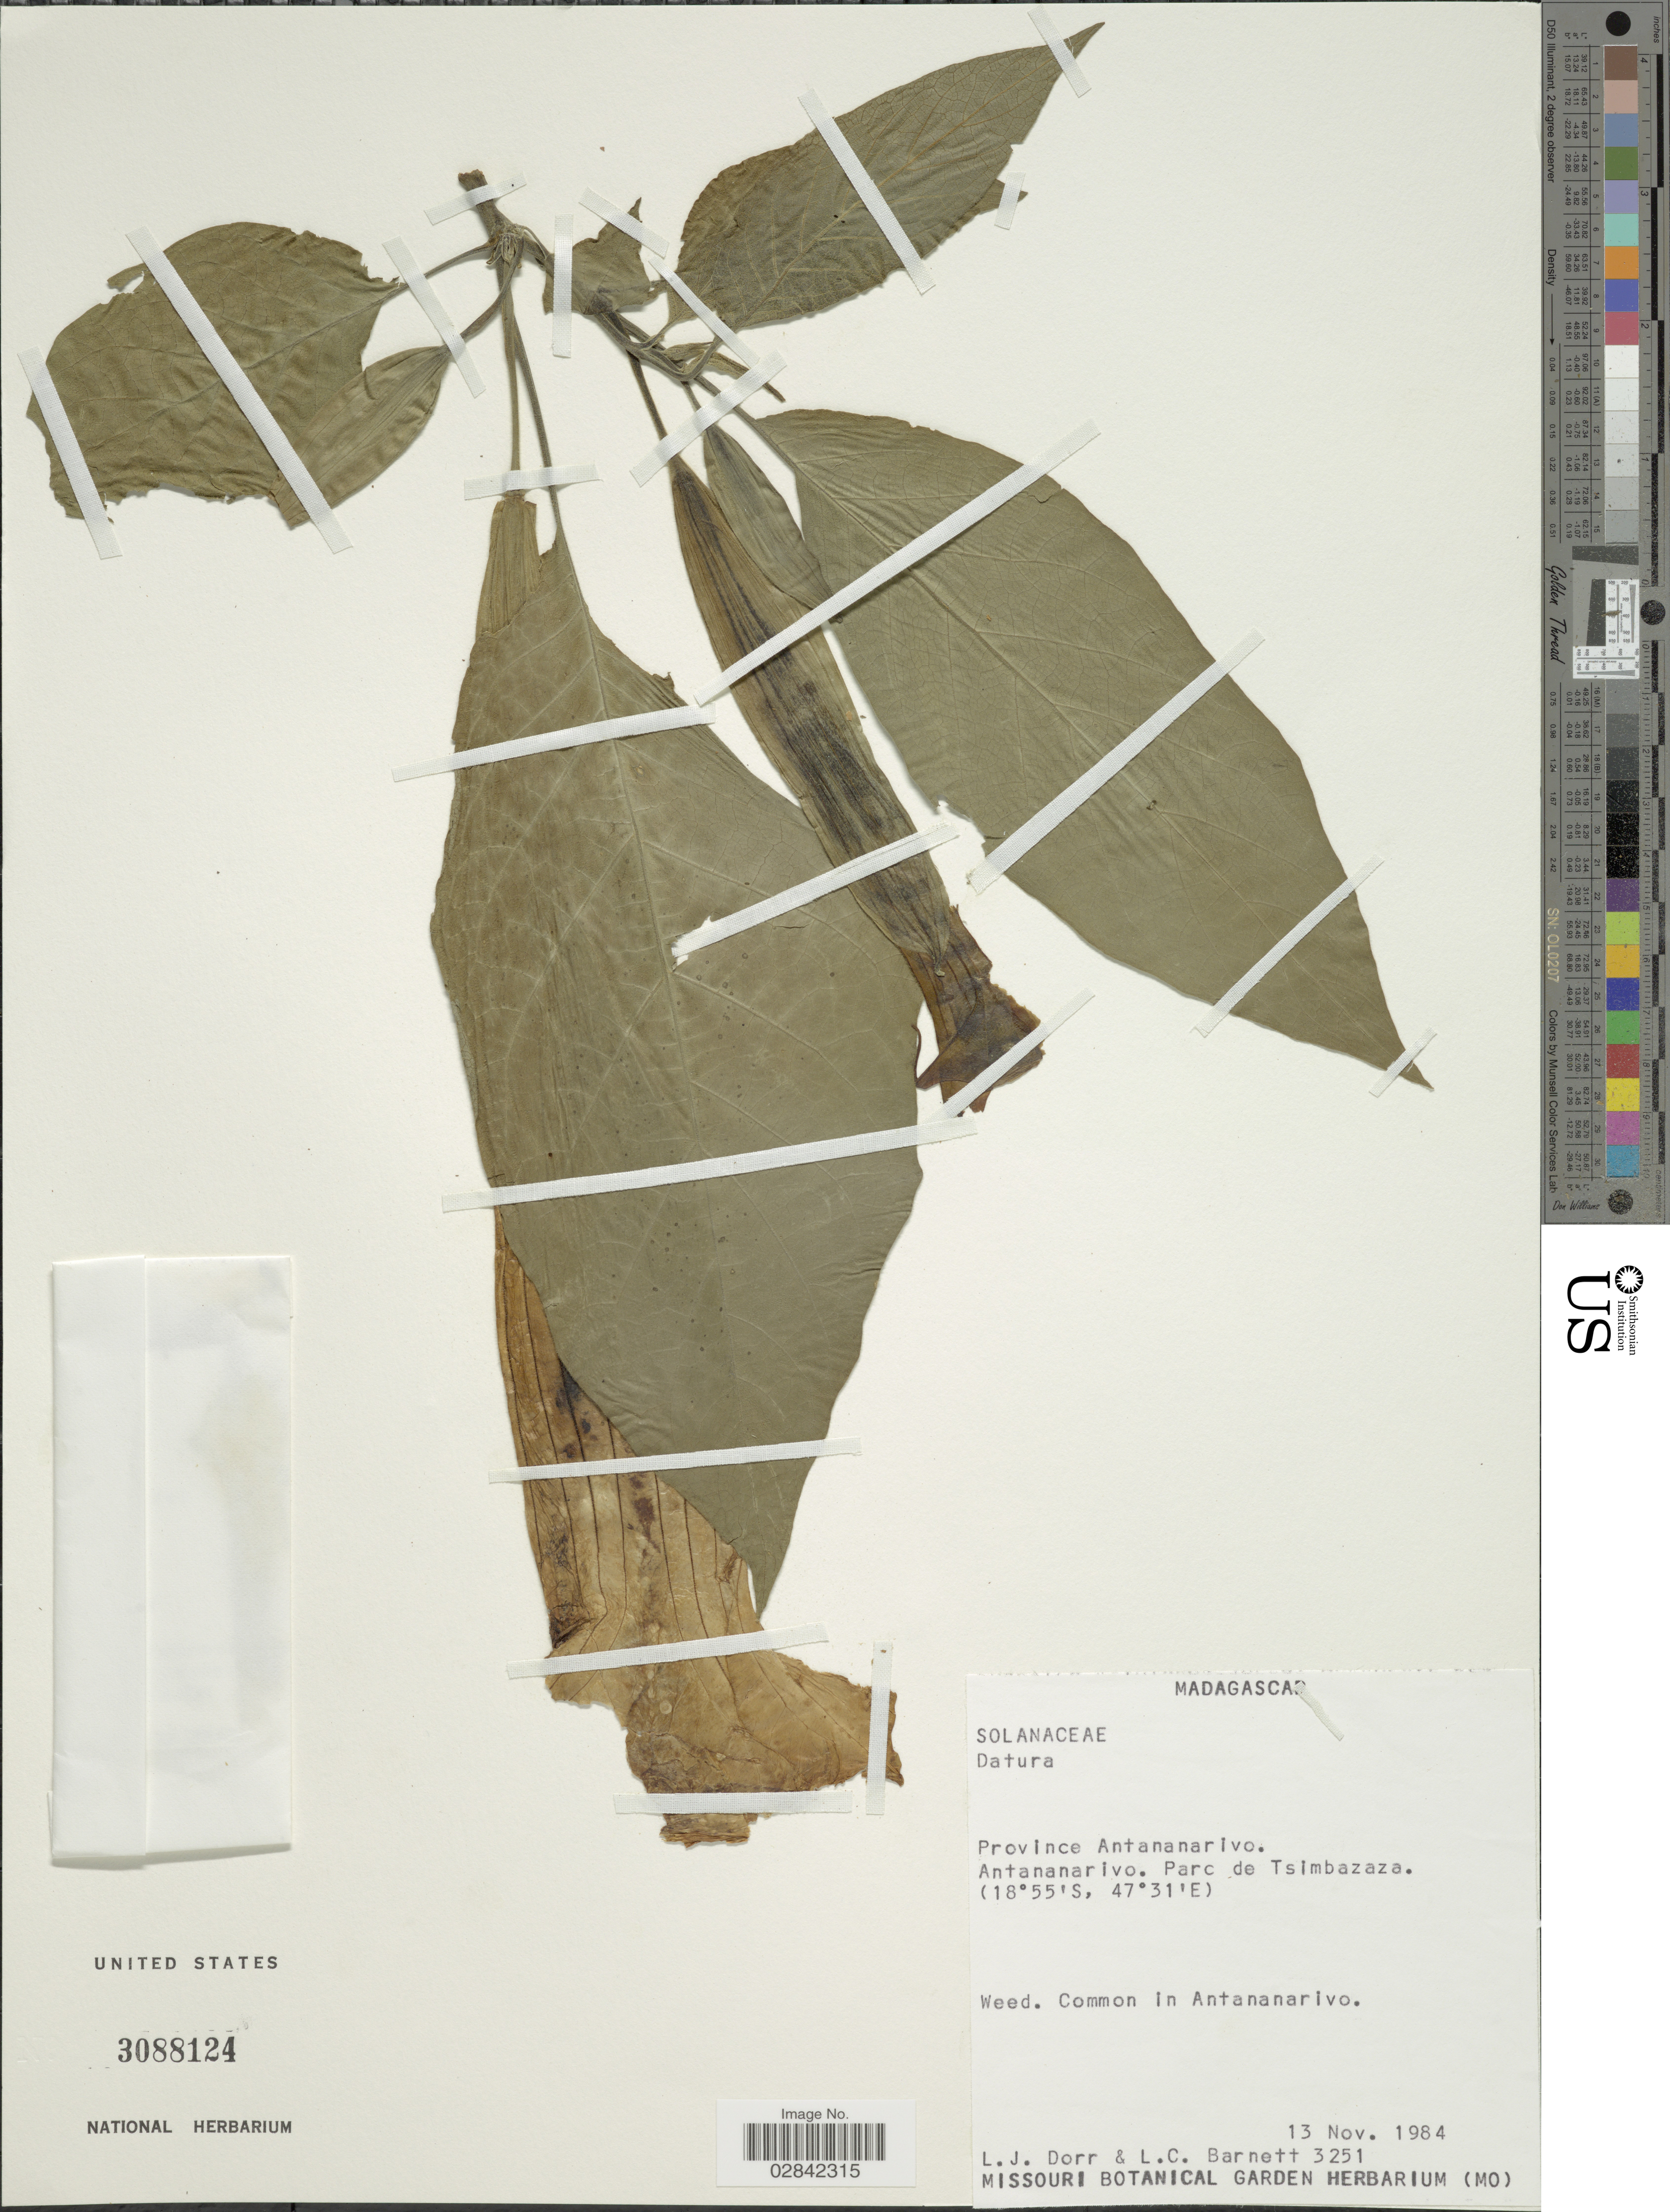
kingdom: Plantae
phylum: Tracheophyta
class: Magnoliopsida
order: Solanales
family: Solanaceae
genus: Brugmansia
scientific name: Brugmansia sp.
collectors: L. J. Dorr & L. C. Barnett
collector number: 3251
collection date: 1984-11-13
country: Madagascar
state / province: Analamanga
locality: Antananarivo, Parc de Tsimbazaza.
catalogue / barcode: US 3088124